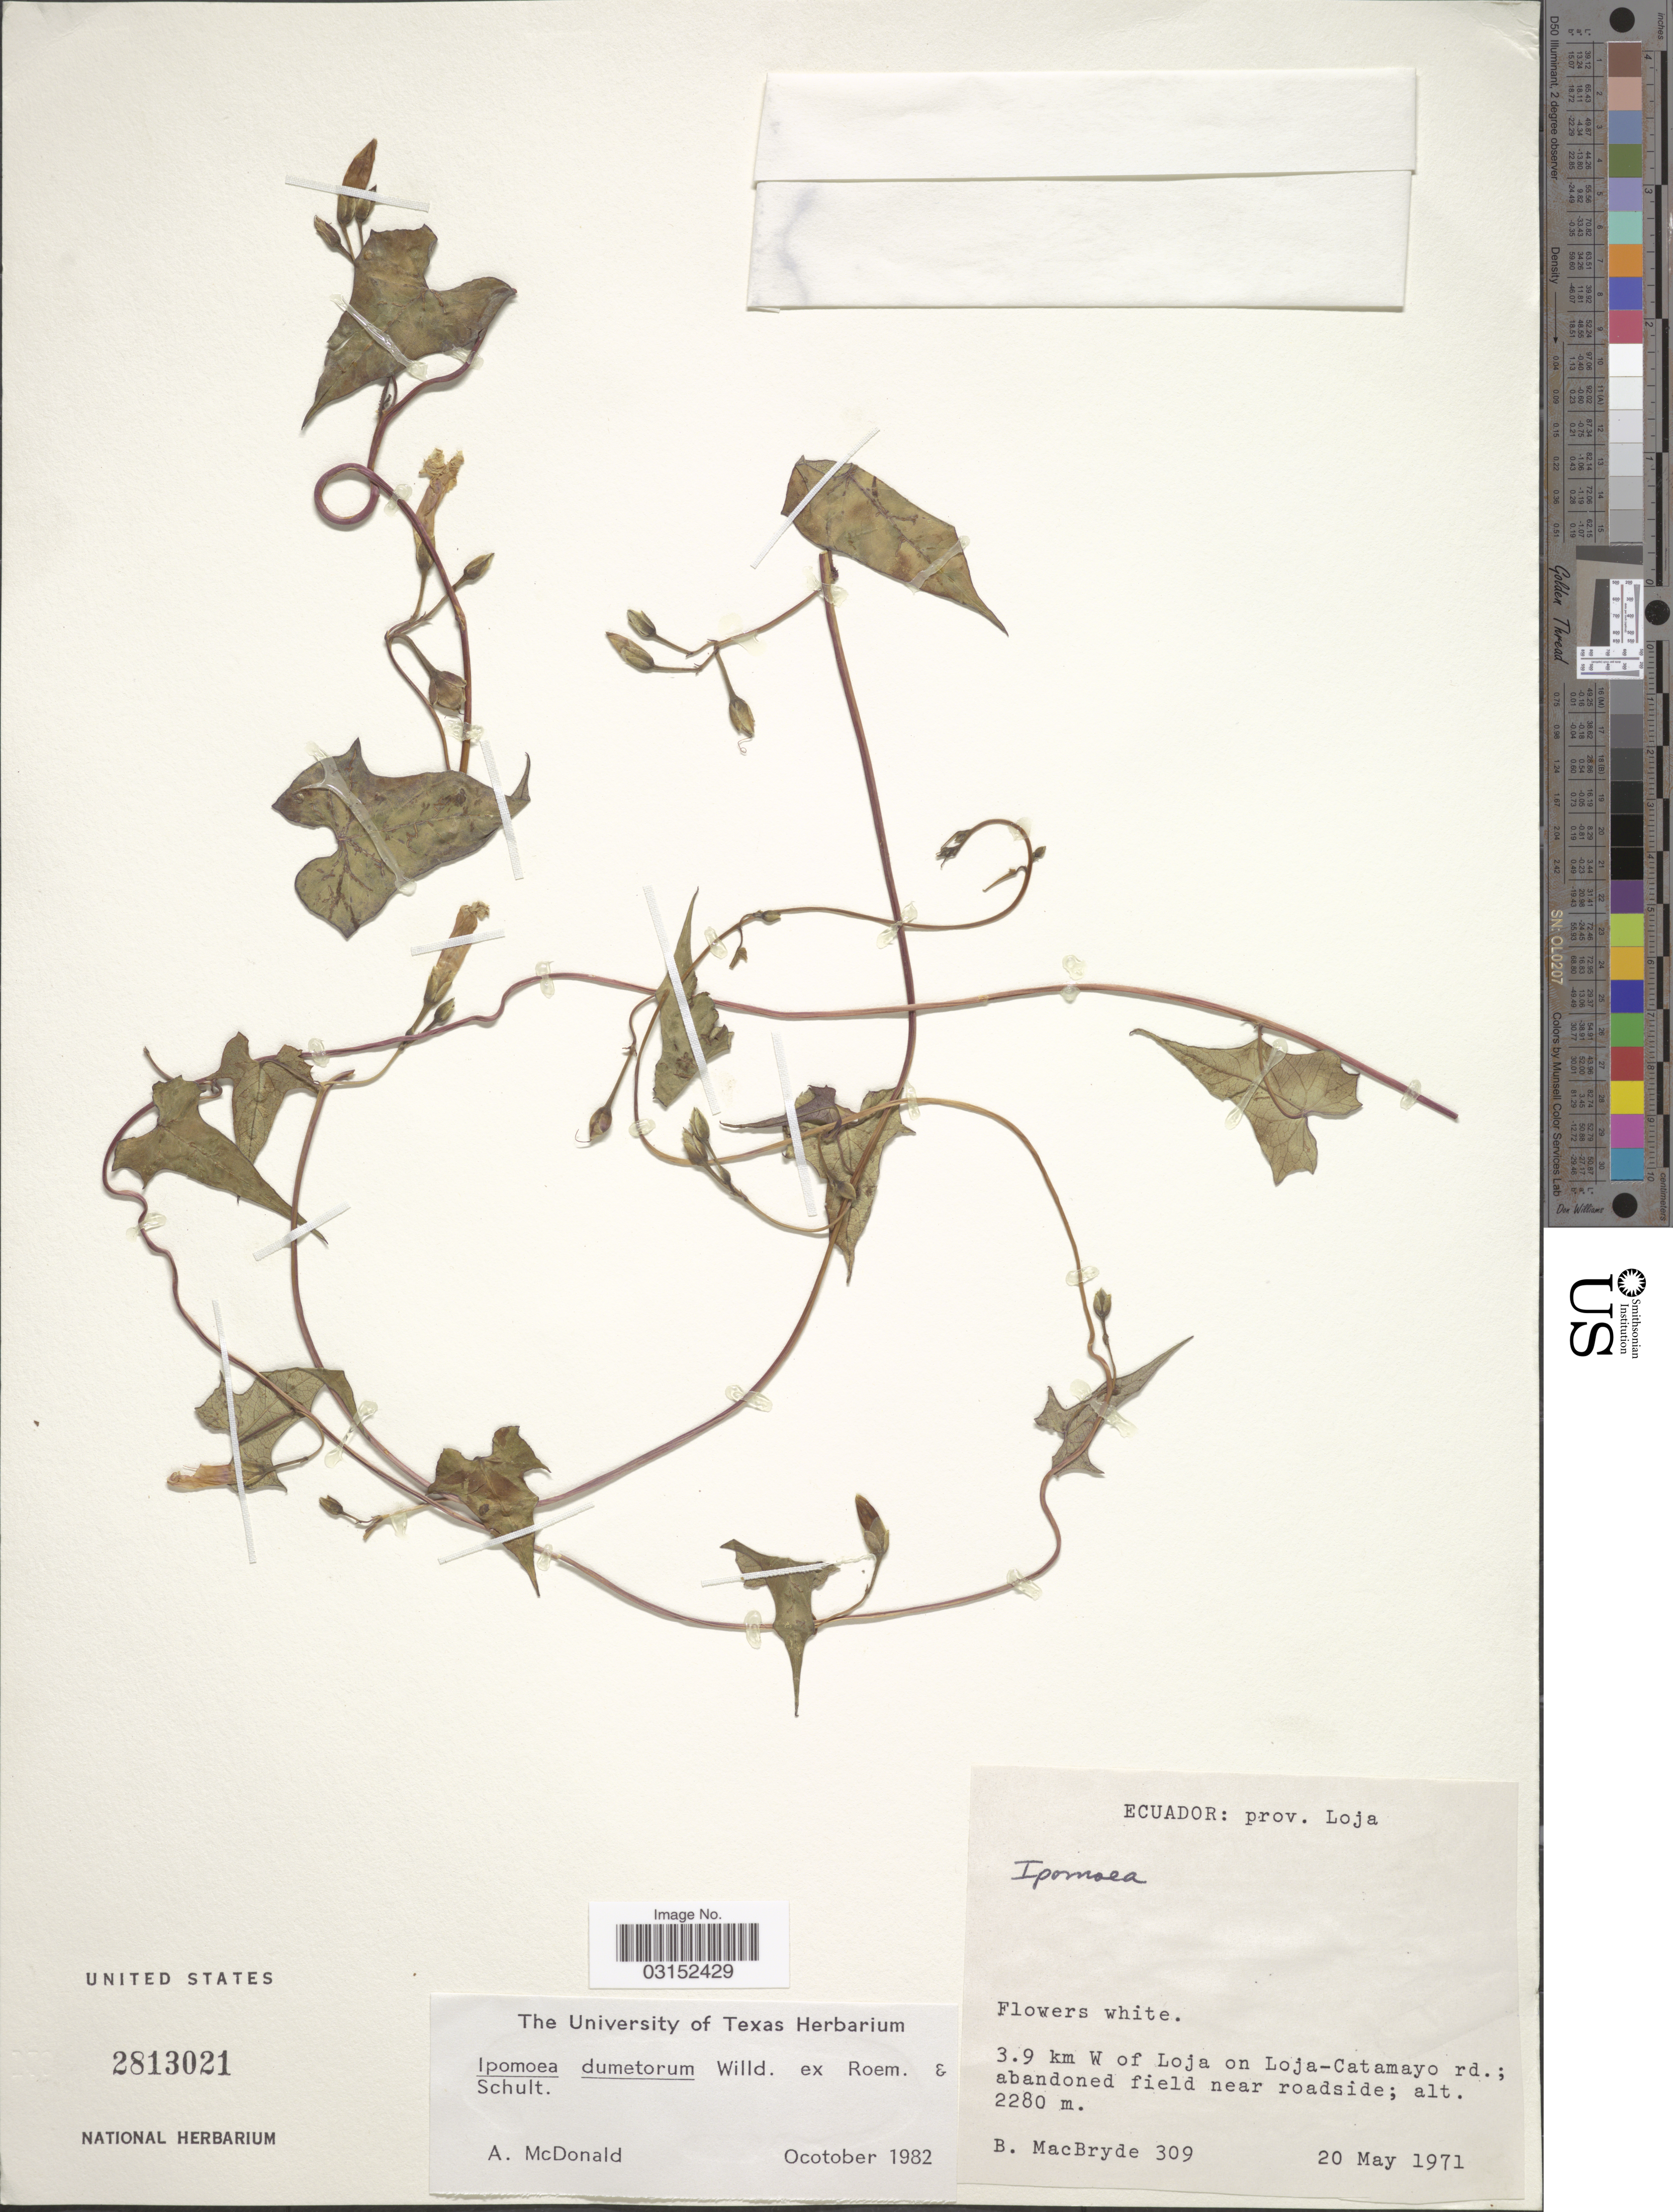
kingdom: Plantae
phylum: Tracheophyta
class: Magnoliopsida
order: Solanales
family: Convolvulaceae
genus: Ipomoea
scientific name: Ipomoea dumetorum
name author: Willd.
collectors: B. MacBryde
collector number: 309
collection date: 1971-05-20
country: Ecuador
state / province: Loja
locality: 3.9 km W of Loja on Loja-Catamayo rd.; abandoned field near roadside.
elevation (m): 2280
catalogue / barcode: US 2813021